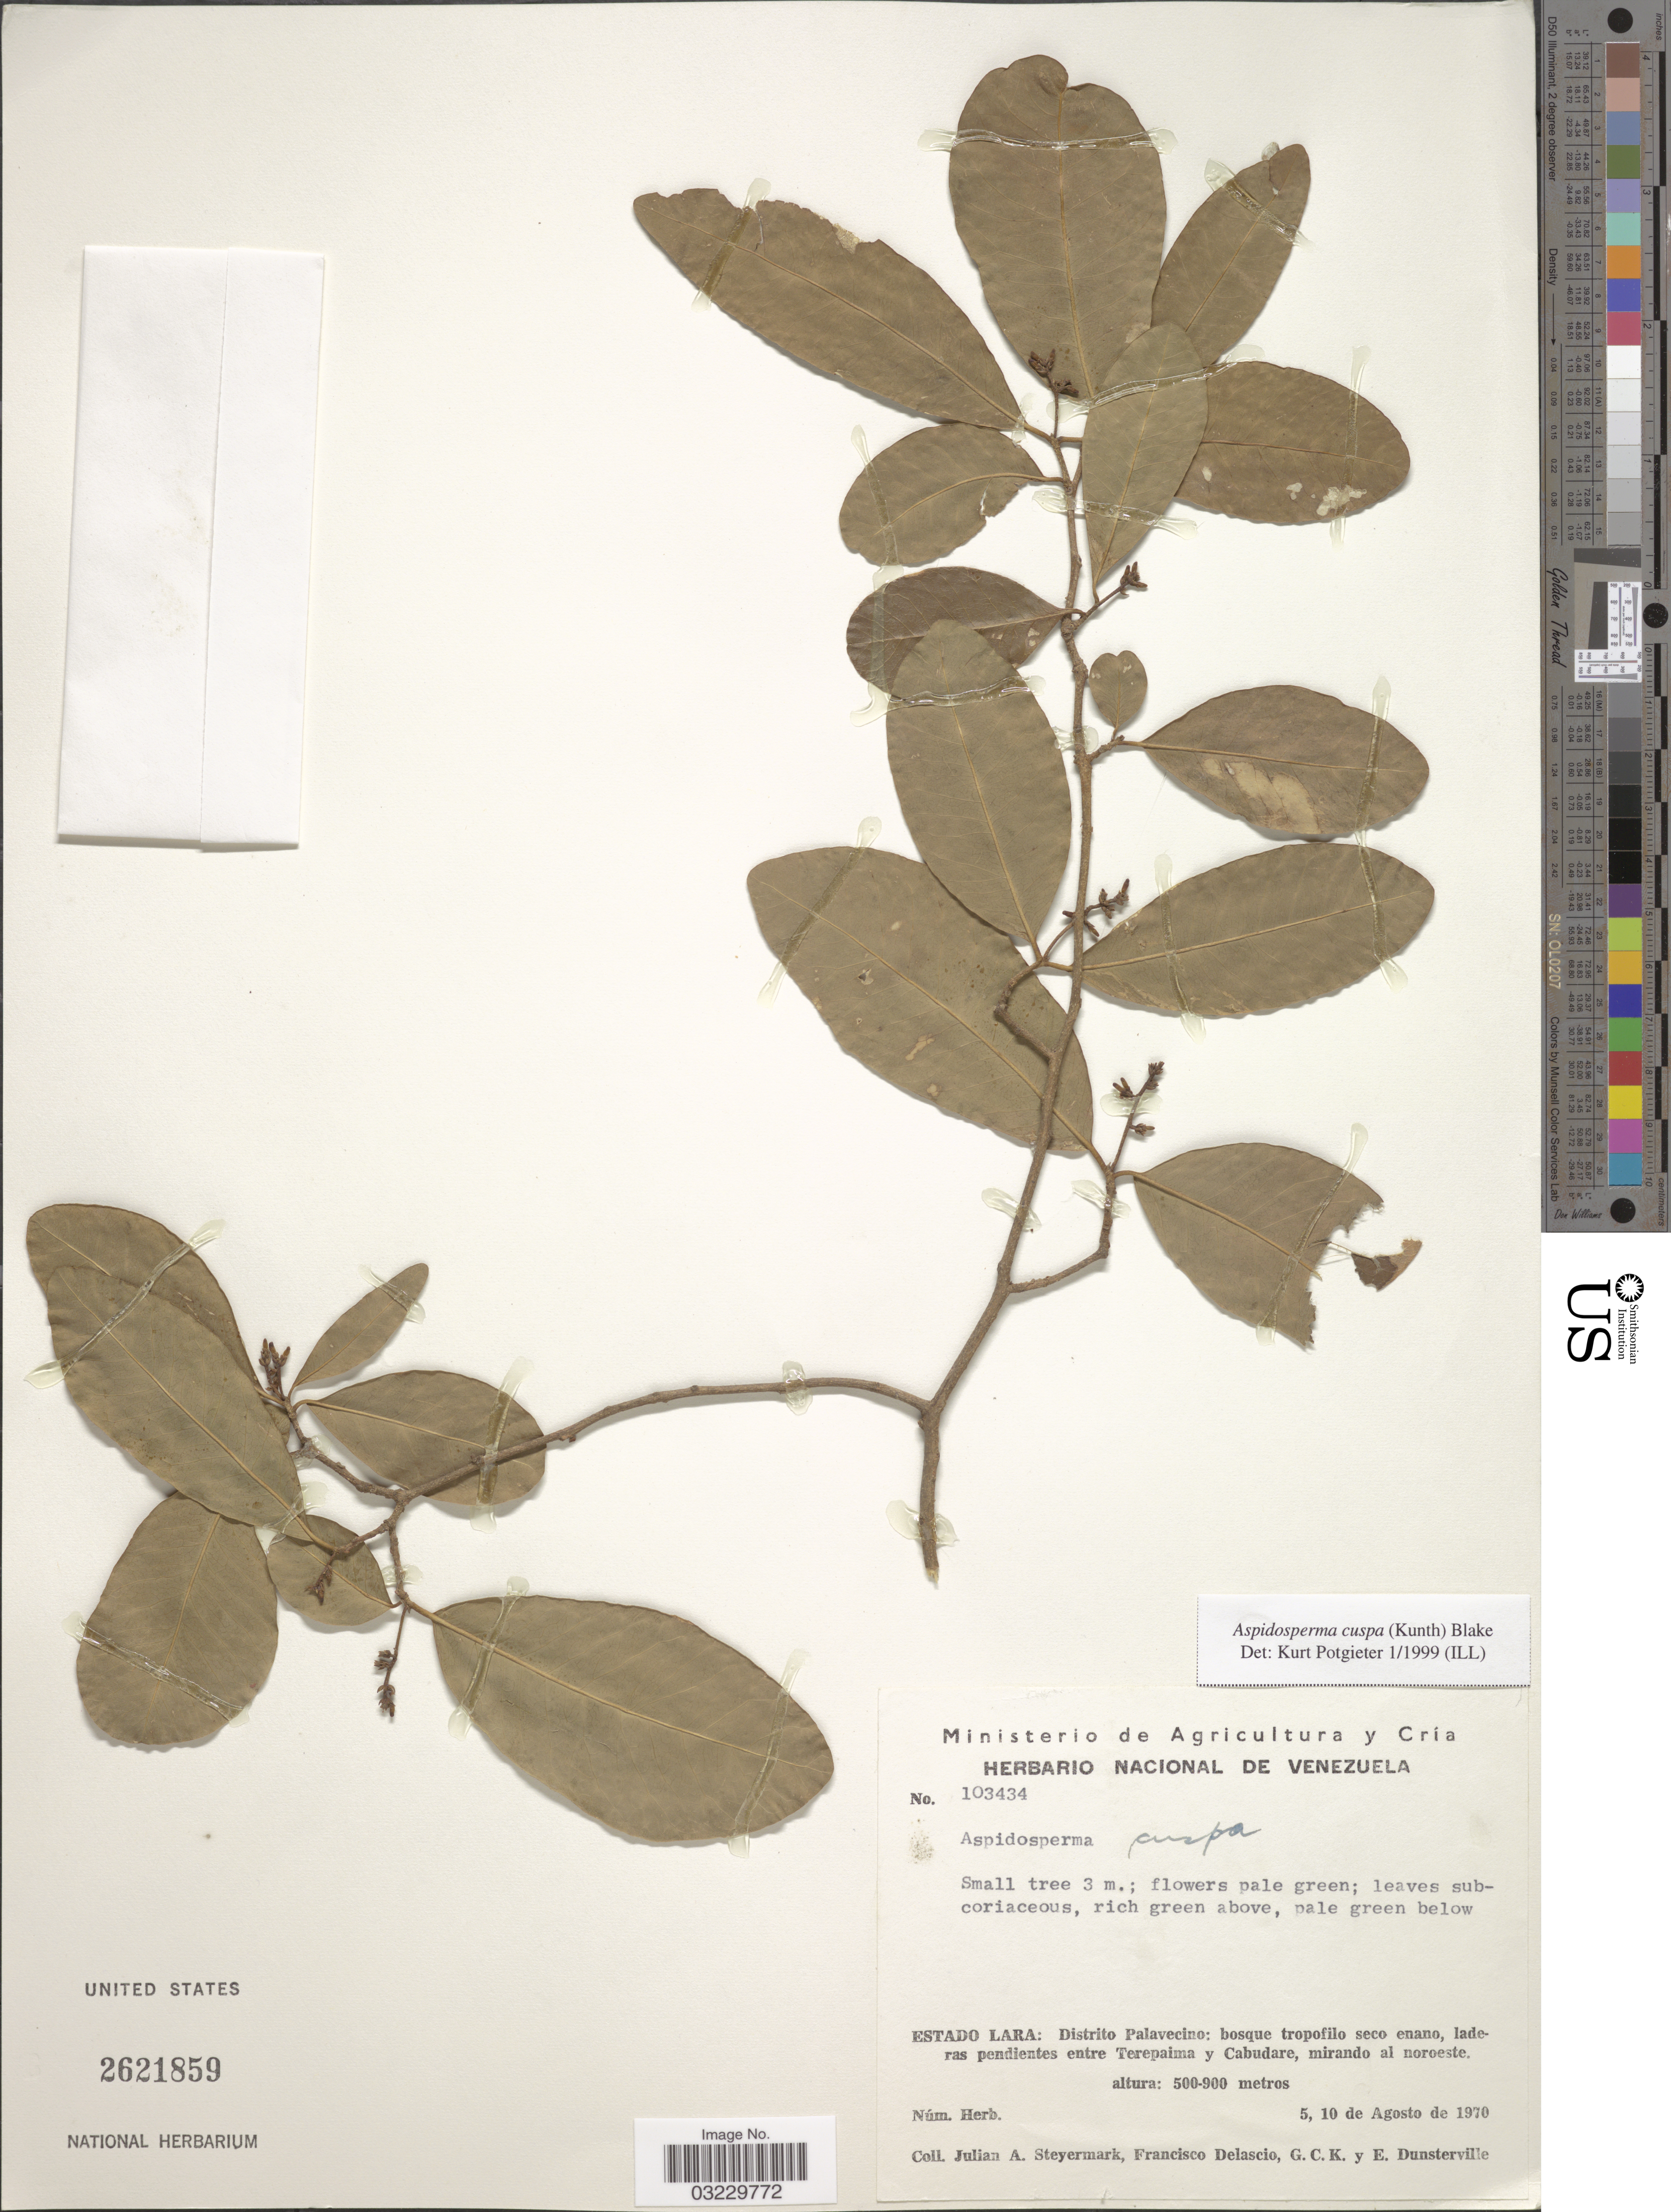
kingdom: Plantae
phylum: Tracheophyta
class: Magnoliopsida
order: Gentianales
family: Apocynaceae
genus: Aspidosperma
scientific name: Aspidosperma cuspa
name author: (Kunth) S.F. Blake ex Pittier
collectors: J. Steyermark, F. Delascio, G. C. K. Dunsterville & E. Dunsterville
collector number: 103434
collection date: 1970-08-05/1970-08-10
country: Venezuela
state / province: Lara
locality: Distrito Palavenico: bosque tropofilo seco enano, laderas pendientes entre Terepaima y Cabudare, mirando al noroeste.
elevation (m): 500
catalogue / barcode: US 2621859